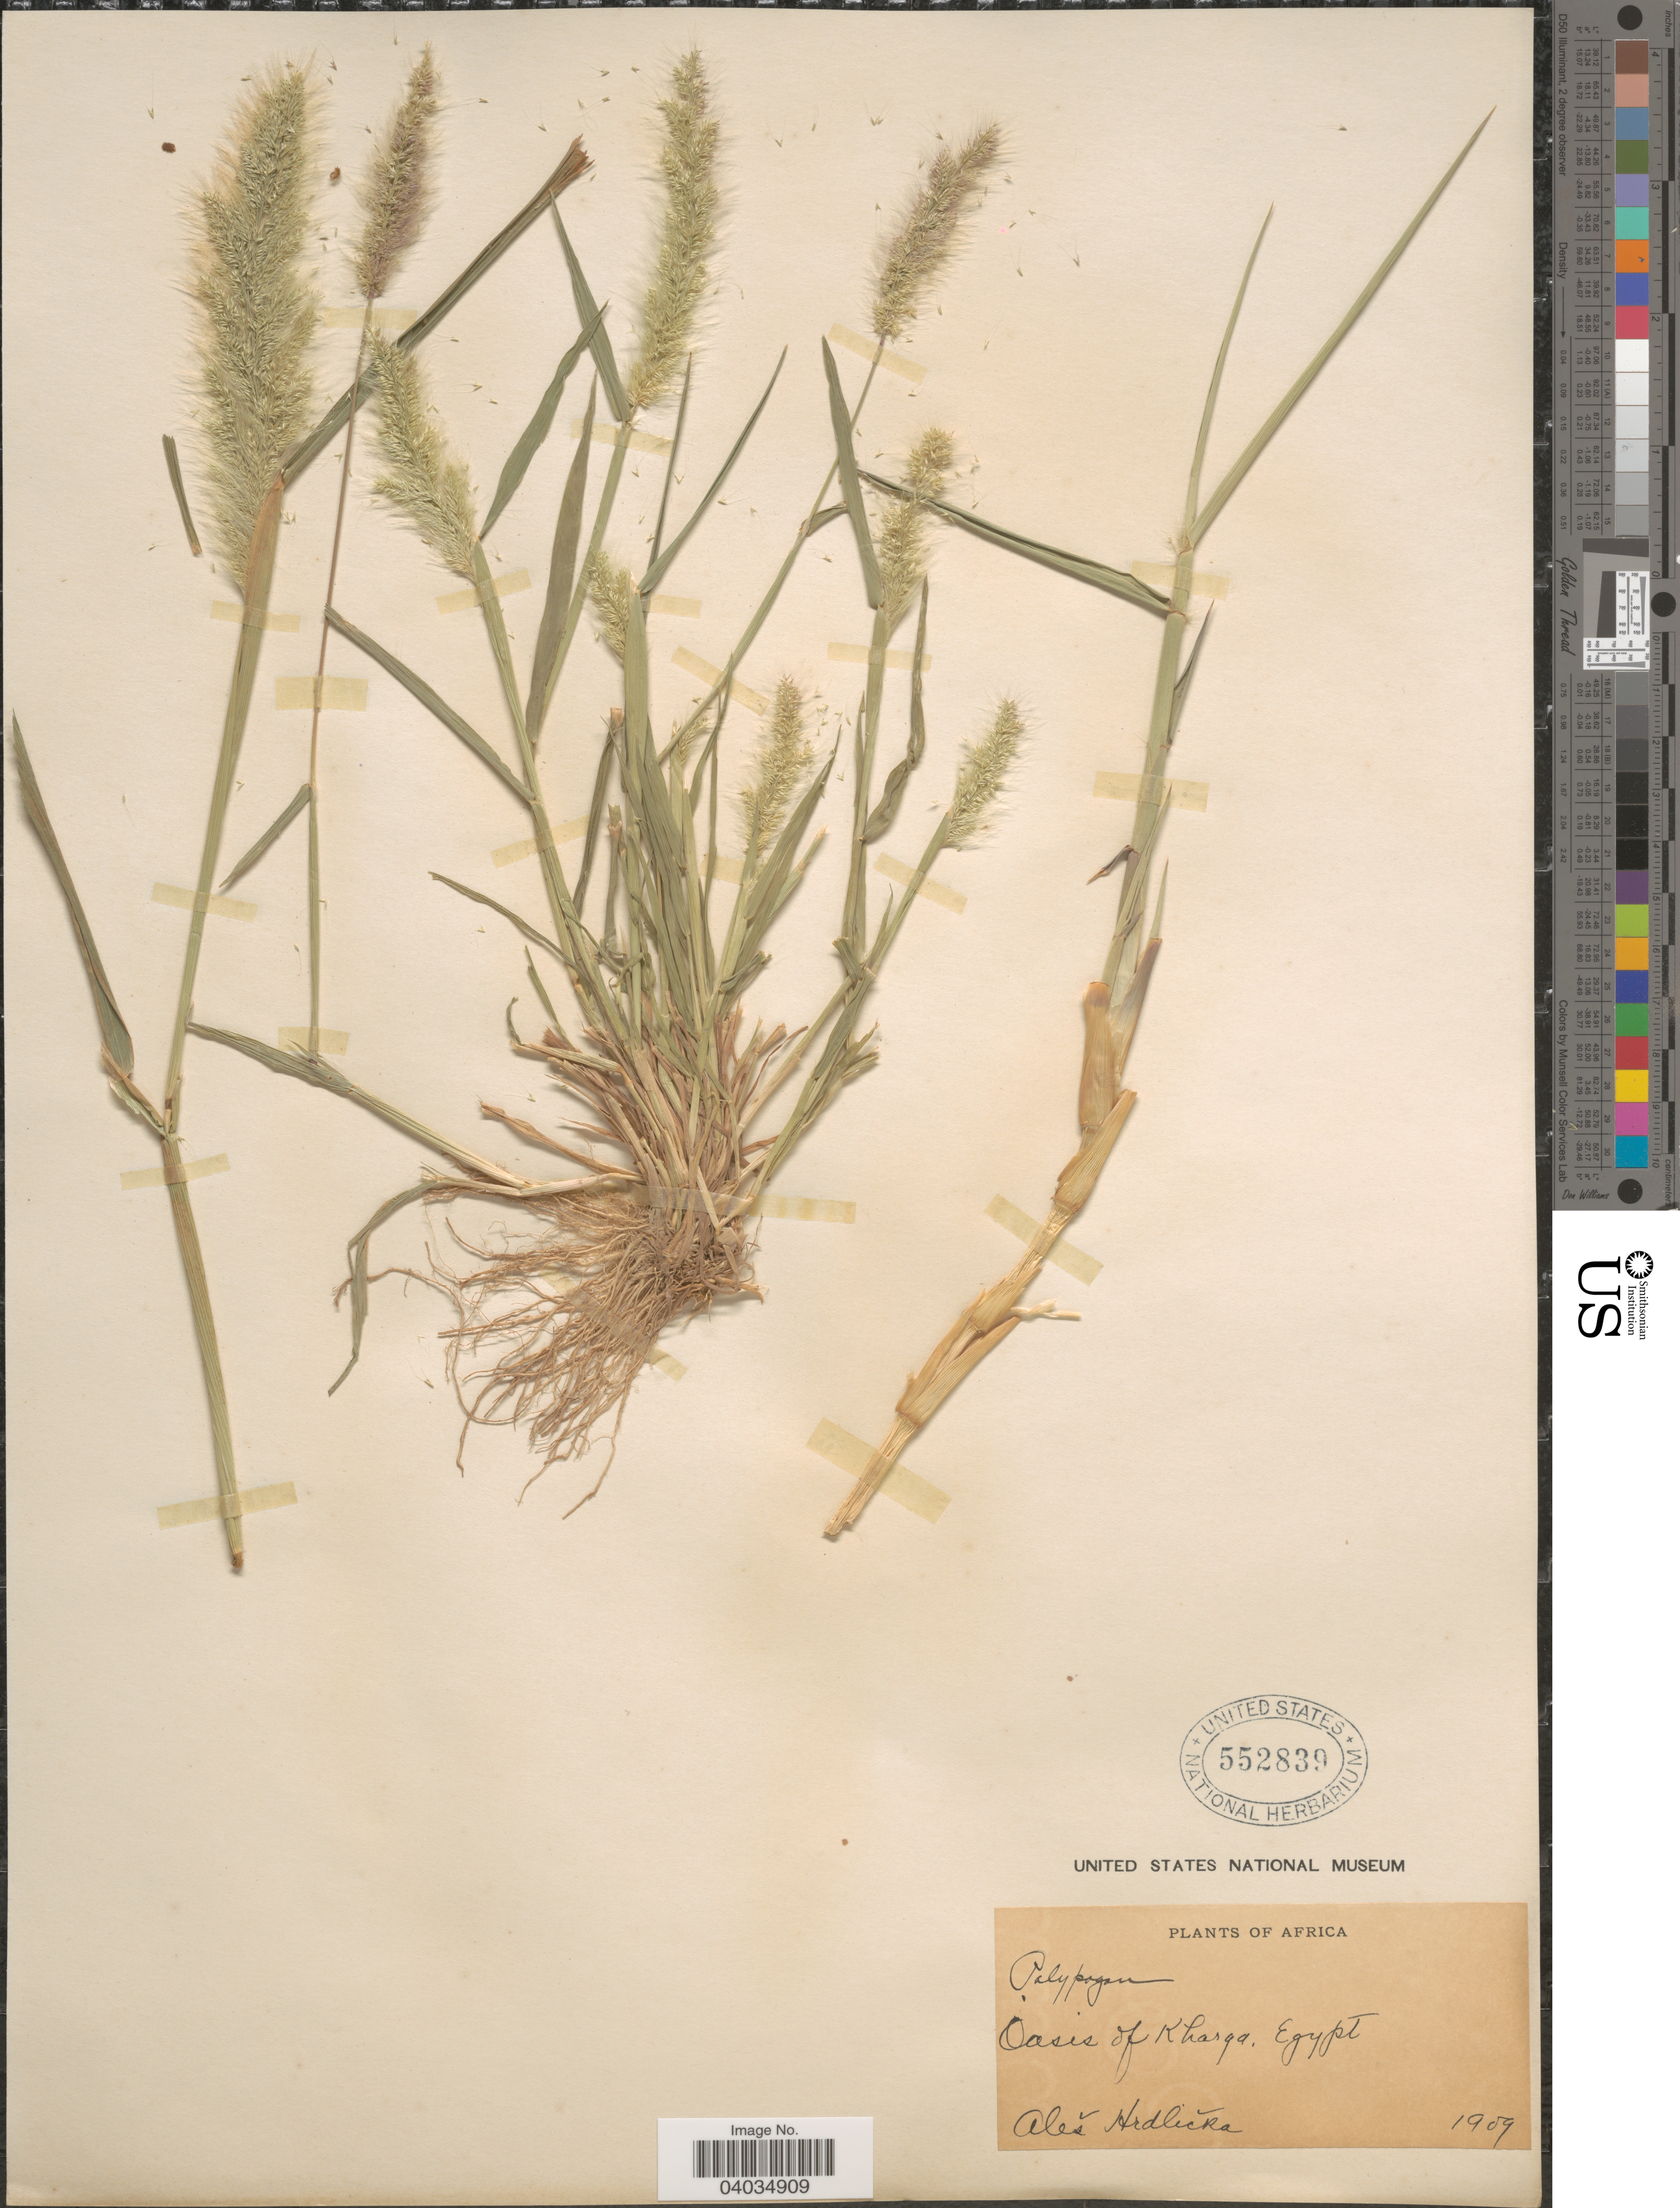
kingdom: Plantae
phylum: Tracheophyta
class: Liliopsida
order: Poales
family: Poaceae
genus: Polypogon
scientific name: Polypogon monspeliensis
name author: (L.) Desf.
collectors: A. Hrdlicka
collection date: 1909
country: Egypt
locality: Oasis of Kharga.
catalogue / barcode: US 552839